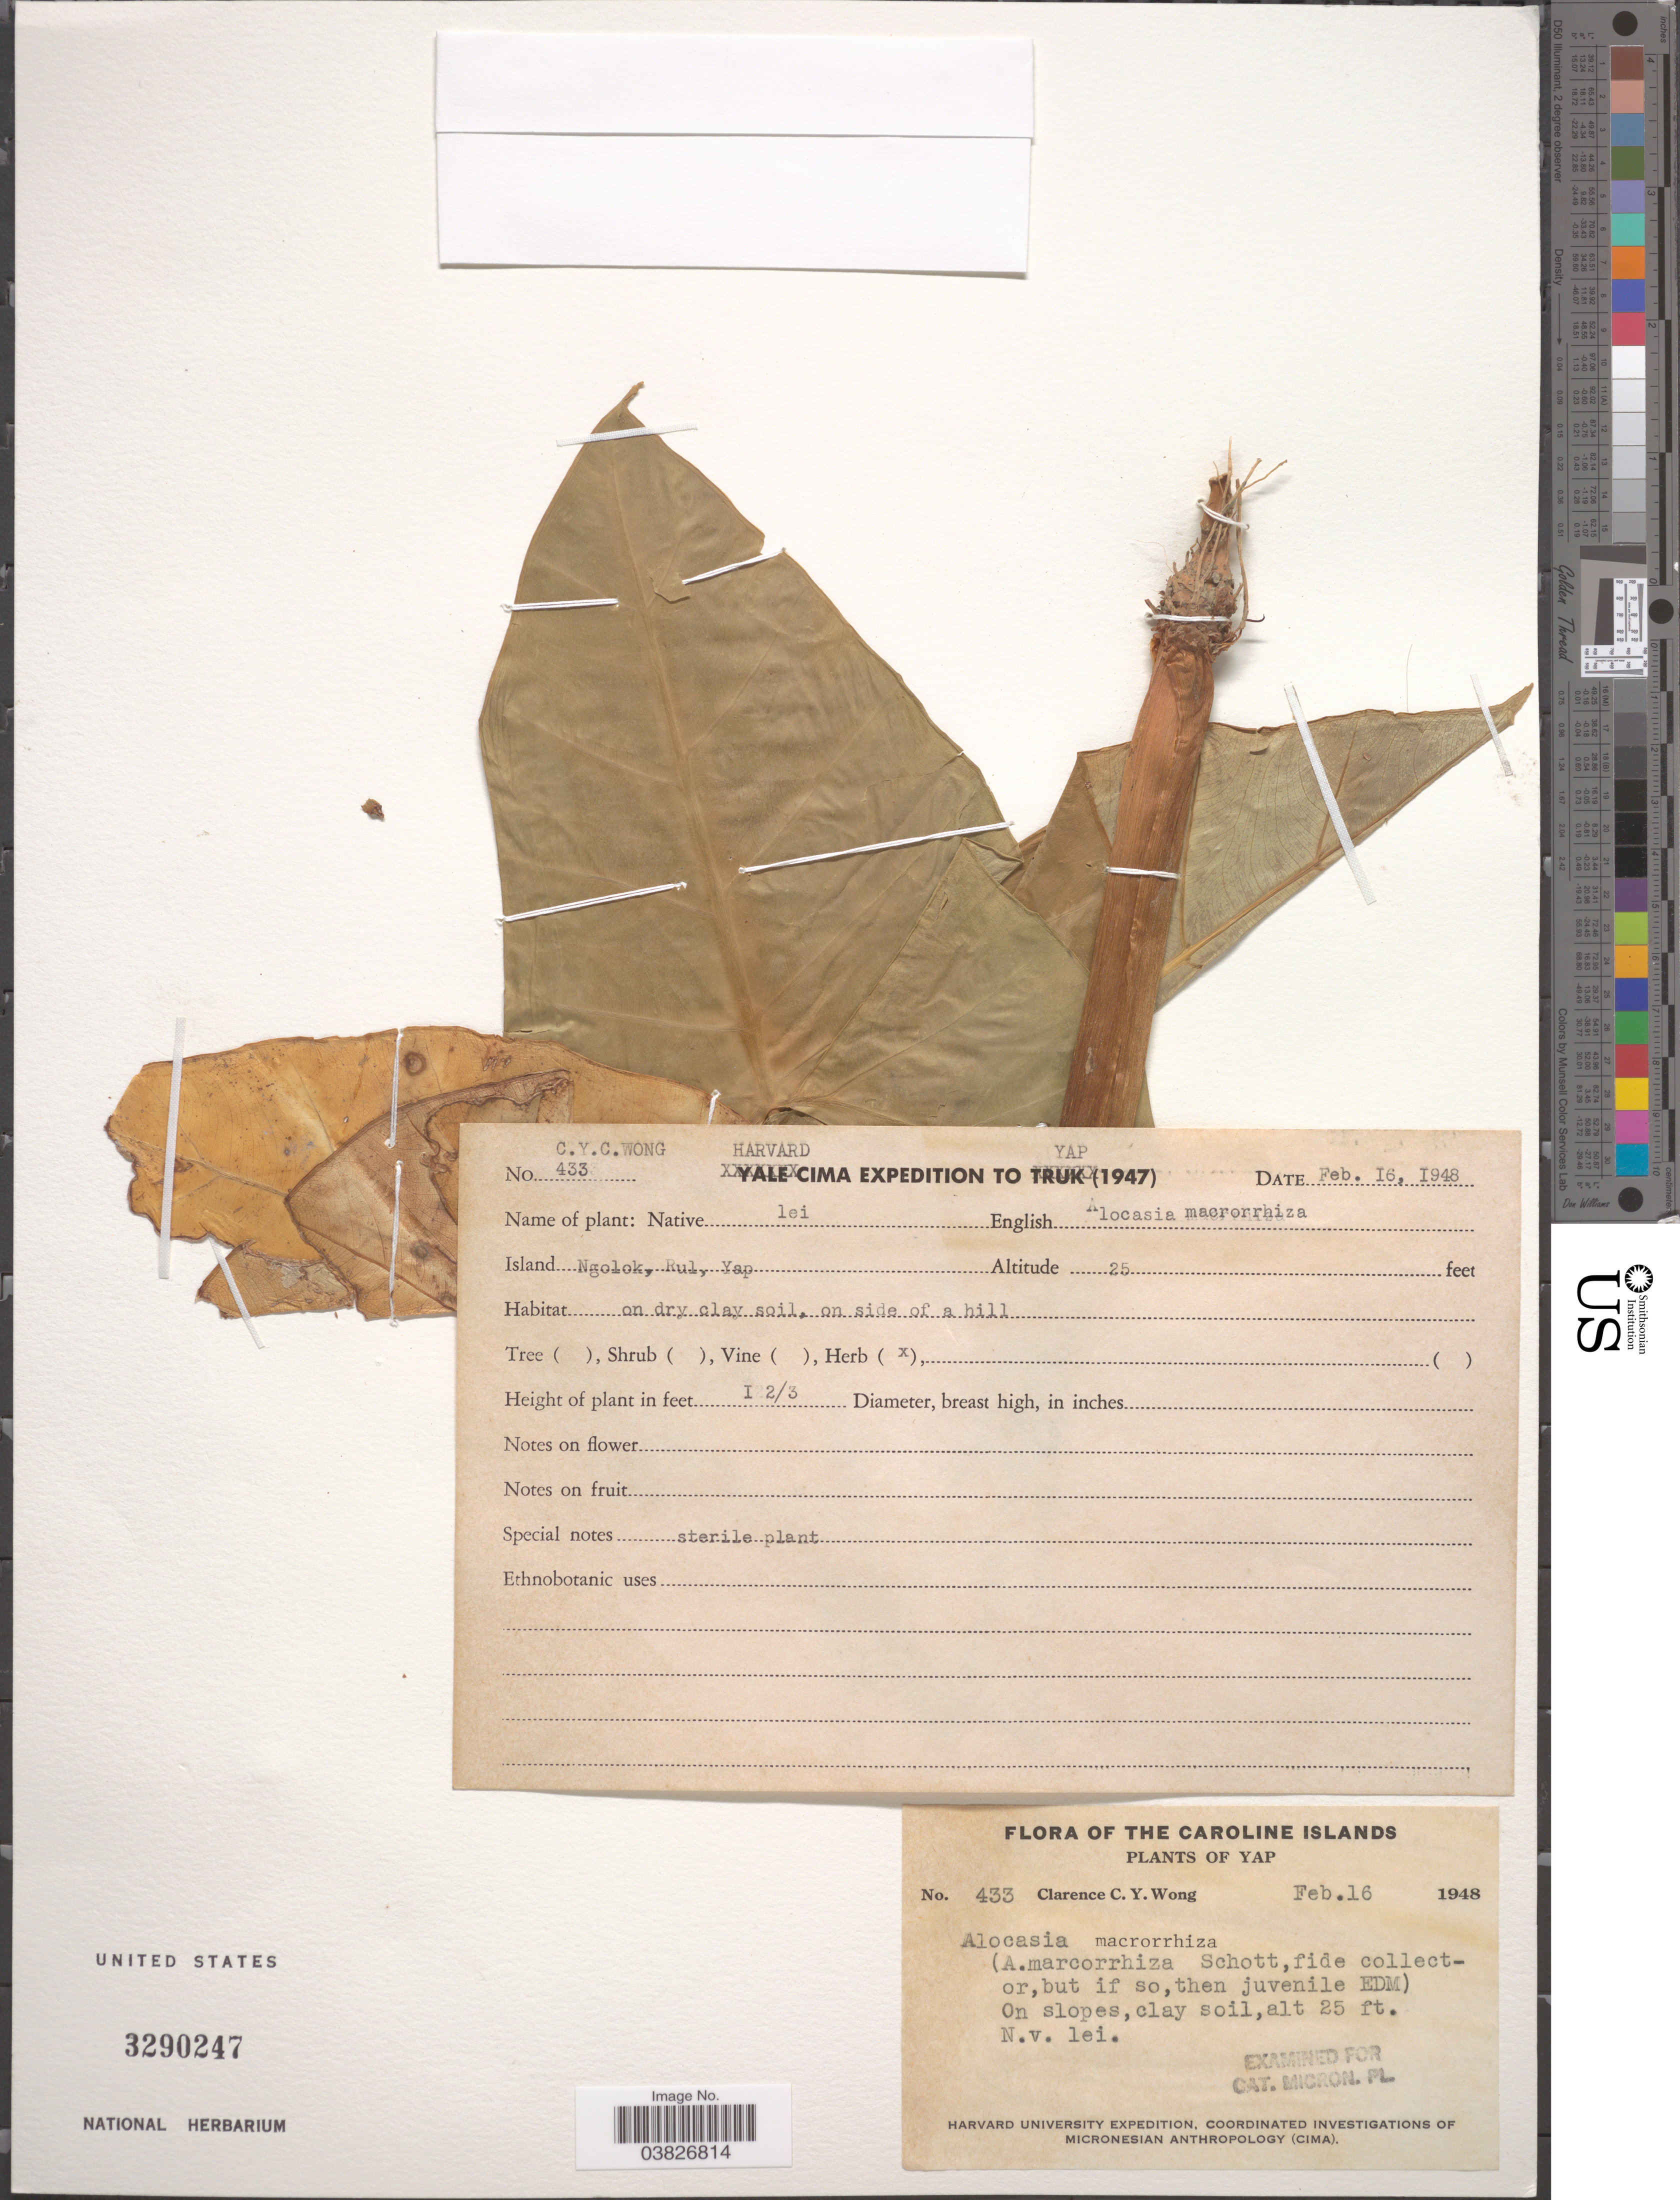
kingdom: Plantae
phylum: Tracheophyta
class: Liliopsida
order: Alismatales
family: Araceae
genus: Alocasia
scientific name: Alocasia macrorrhizos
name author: (L.) G. Don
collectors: C. Wong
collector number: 433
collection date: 1948-02-16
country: Micronesia, Federated States of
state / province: Yap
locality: Caroline Islands. Island Ngolok, Rui.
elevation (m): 8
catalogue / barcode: US 3290247